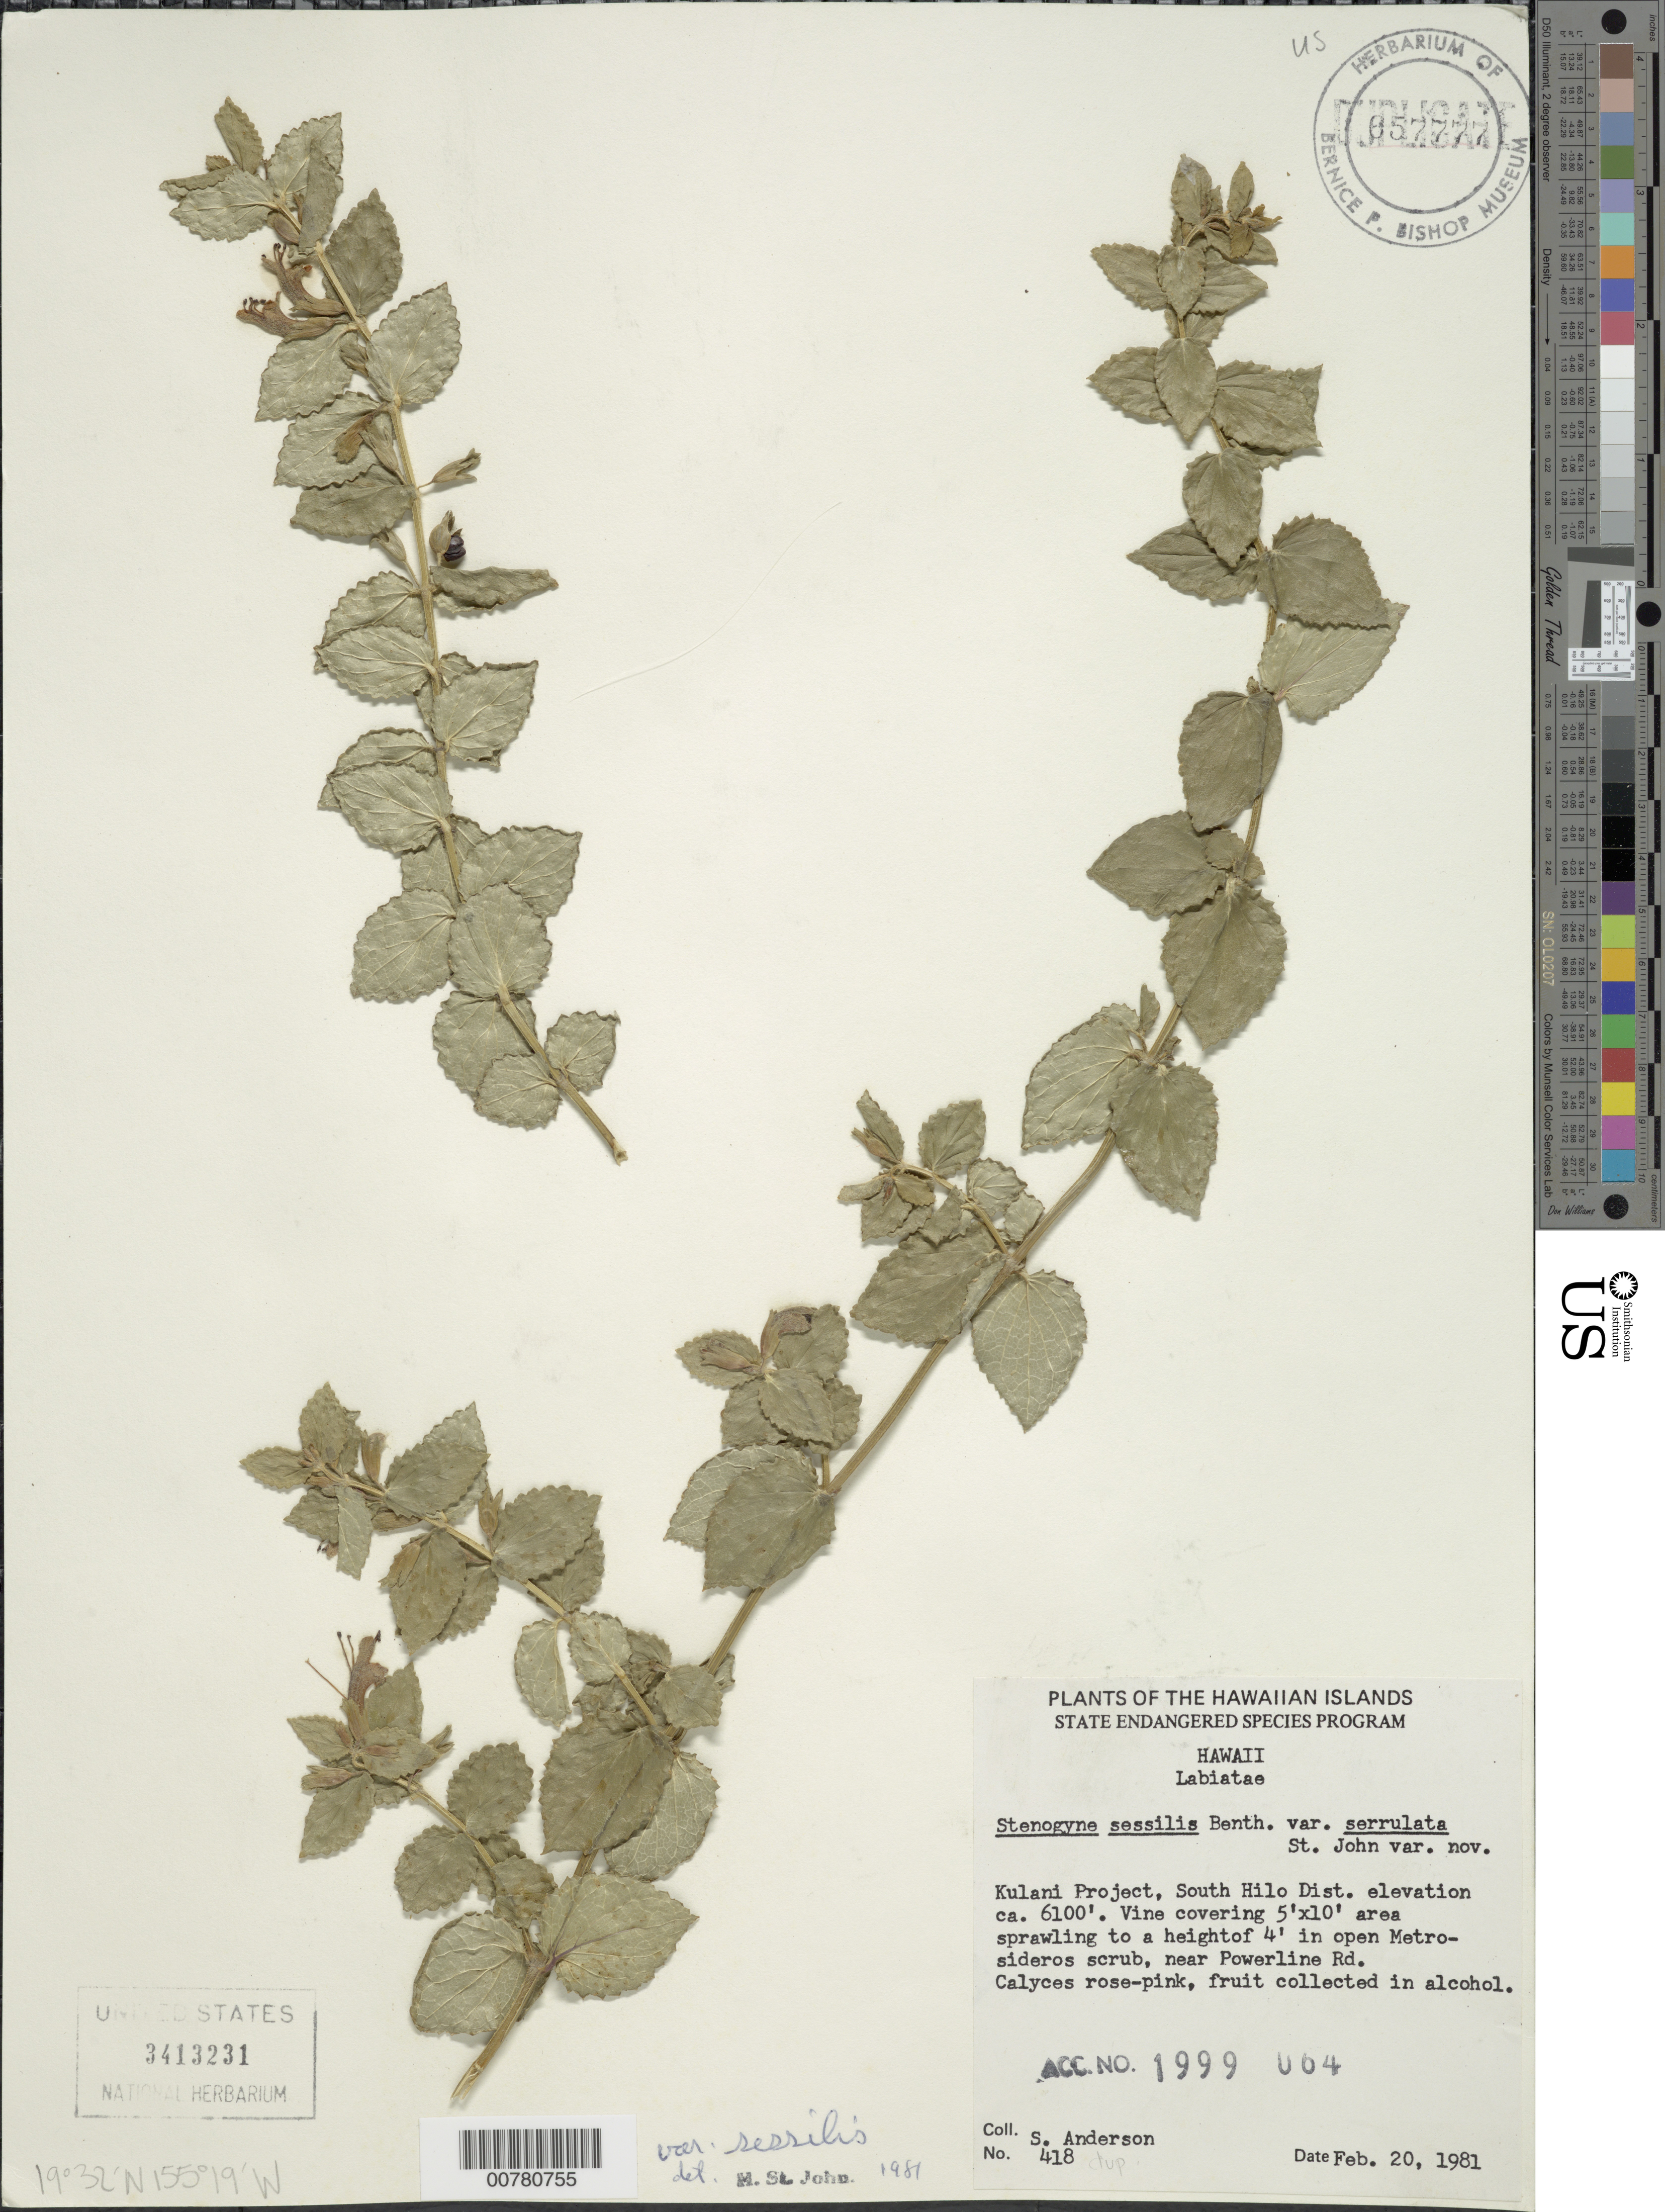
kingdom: Plantae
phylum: Tracheophyta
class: Magnoliopsida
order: Lamiales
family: Lamiaceae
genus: Stenogyne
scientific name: Stenogyne sessilis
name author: Benth.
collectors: S. Anderson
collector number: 418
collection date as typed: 20 Feb 1981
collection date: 1981-02-20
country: United States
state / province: Hawaii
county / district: Hawaii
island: Hawaii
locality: South Hilo District: Kulani Project, near Powerline Road.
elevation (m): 1859.3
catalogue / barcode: US 3413231